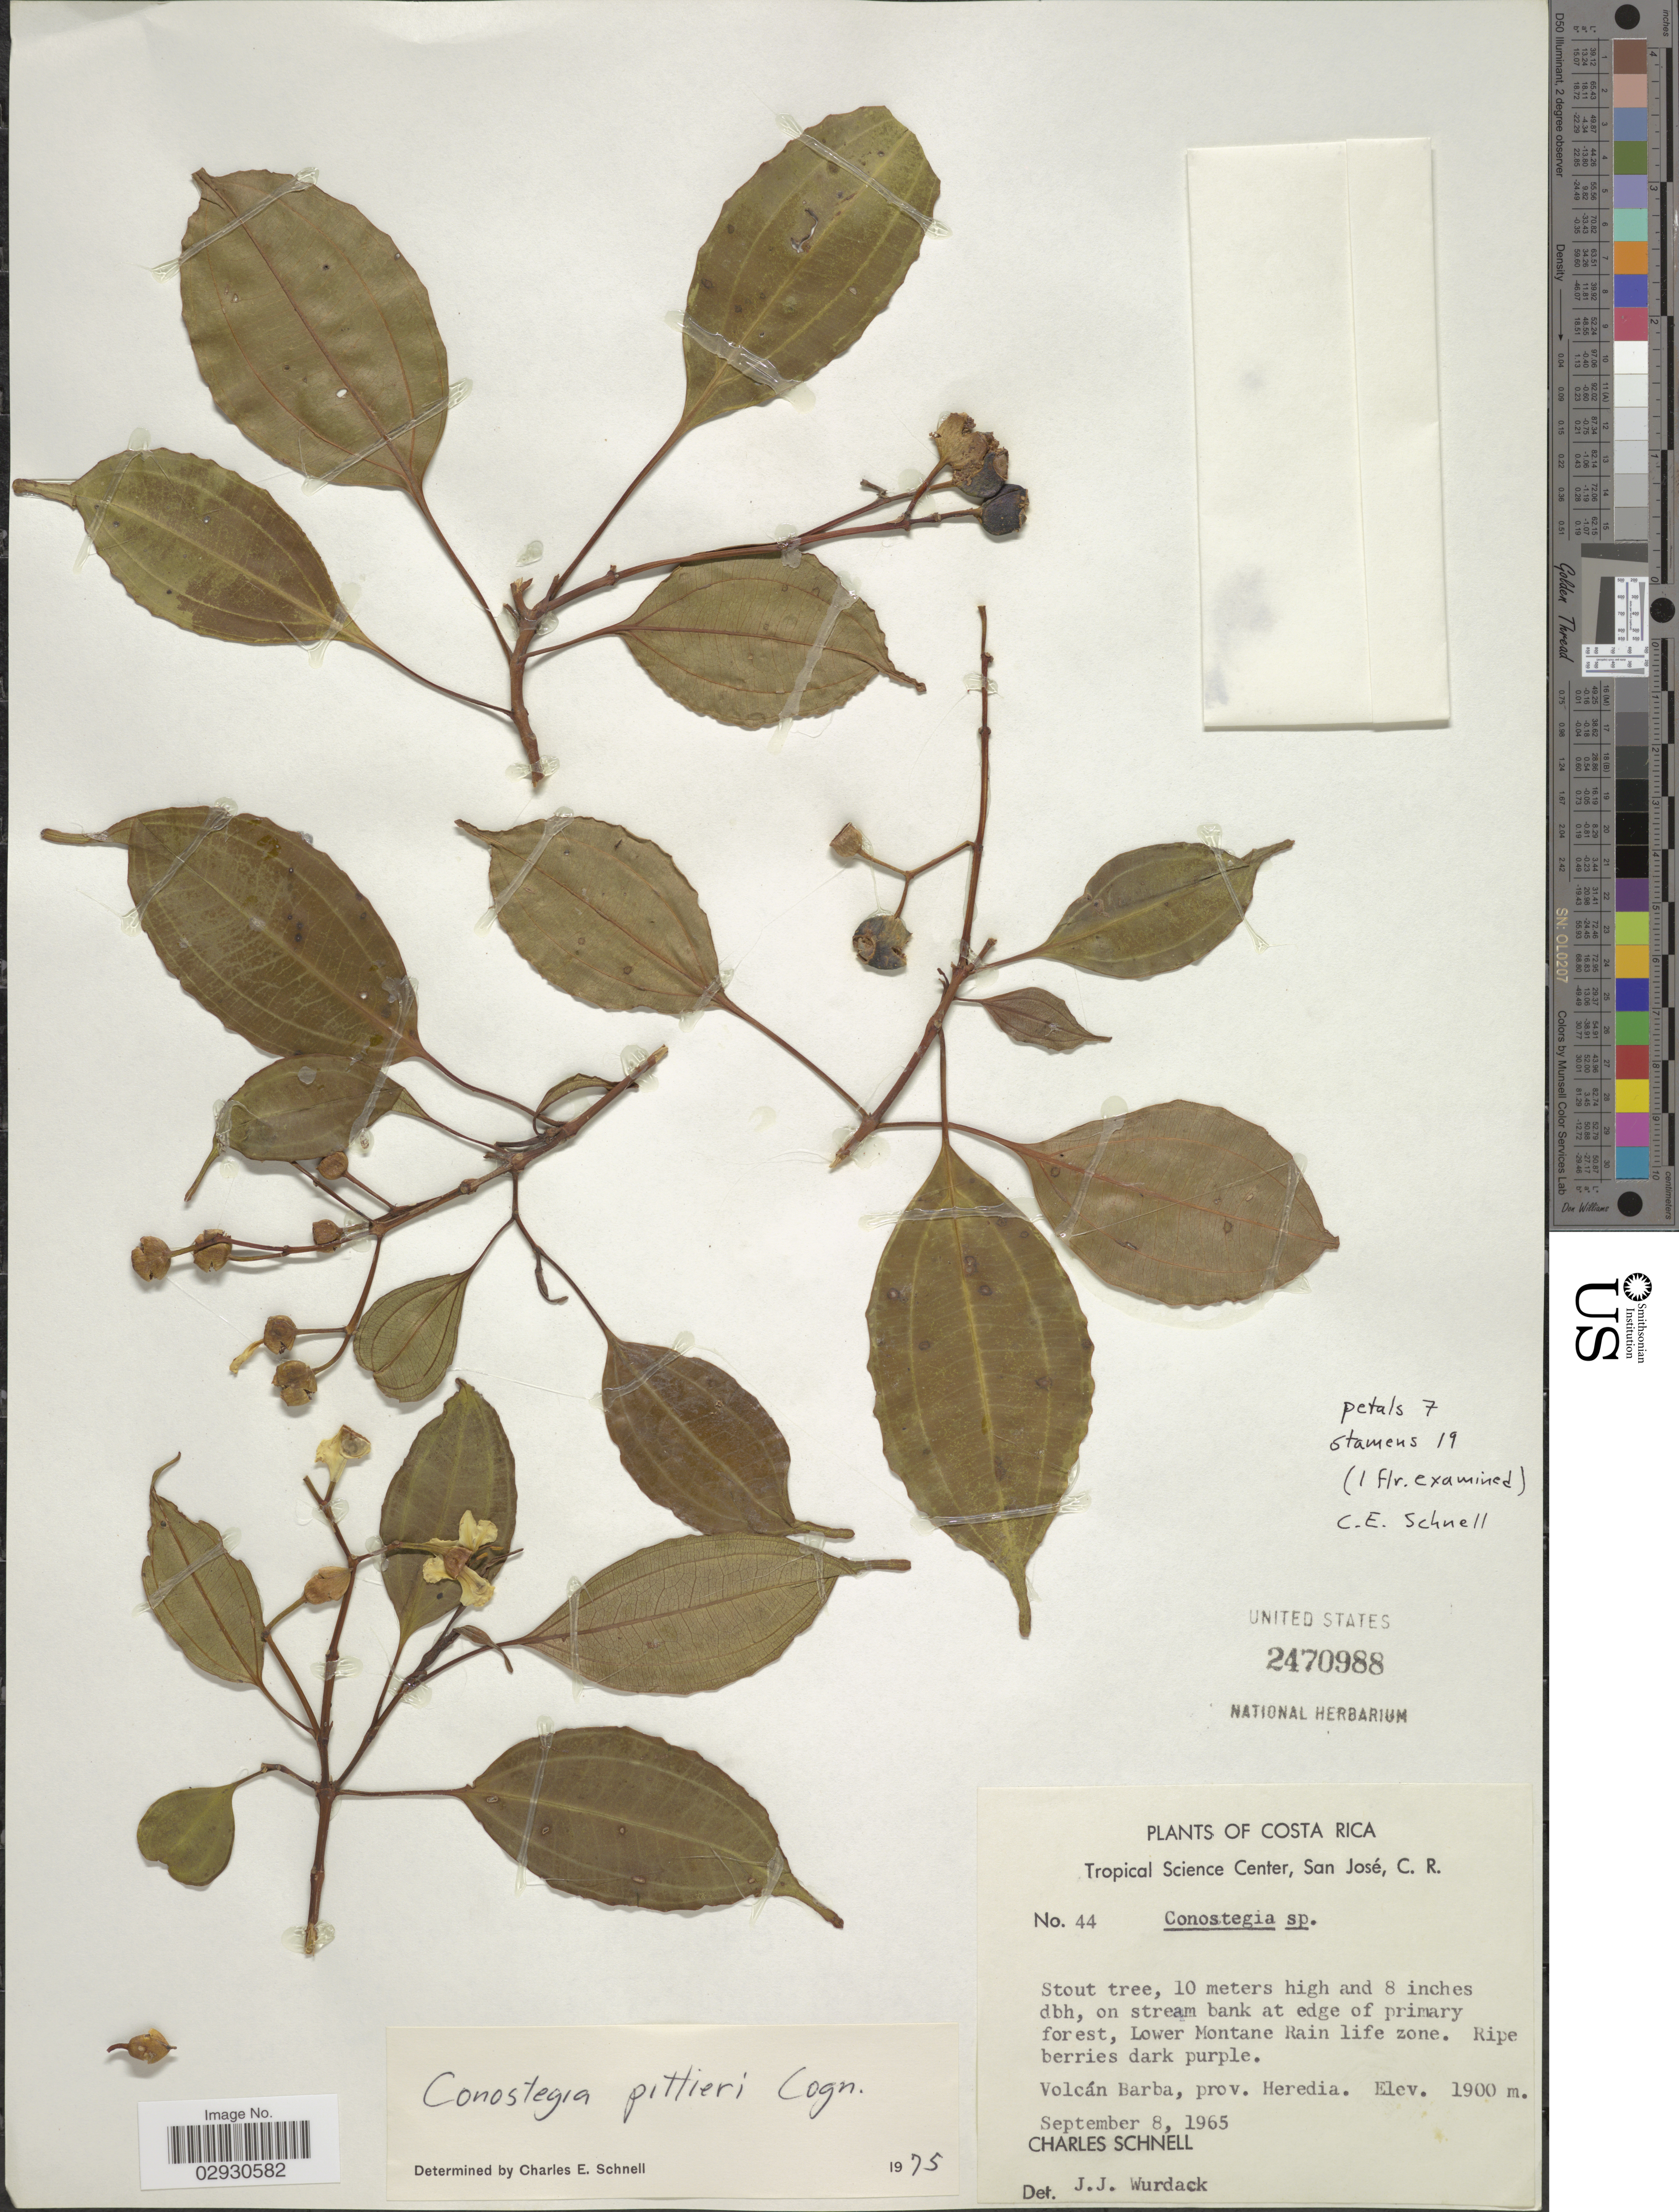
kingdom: Plantae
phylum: Tracheophyta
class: Magnoliopsida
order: Myrtales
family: Melastomataceae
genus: Conostegia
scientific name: Conostegia pittieri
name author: Cogn.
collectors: C. Schnell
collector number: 44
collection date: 1965-09-08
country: Costa Rica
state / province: Heredia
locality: Lower Montane Rain life zone, Volcán Barba.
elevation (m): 1900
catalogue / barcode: US 2470988